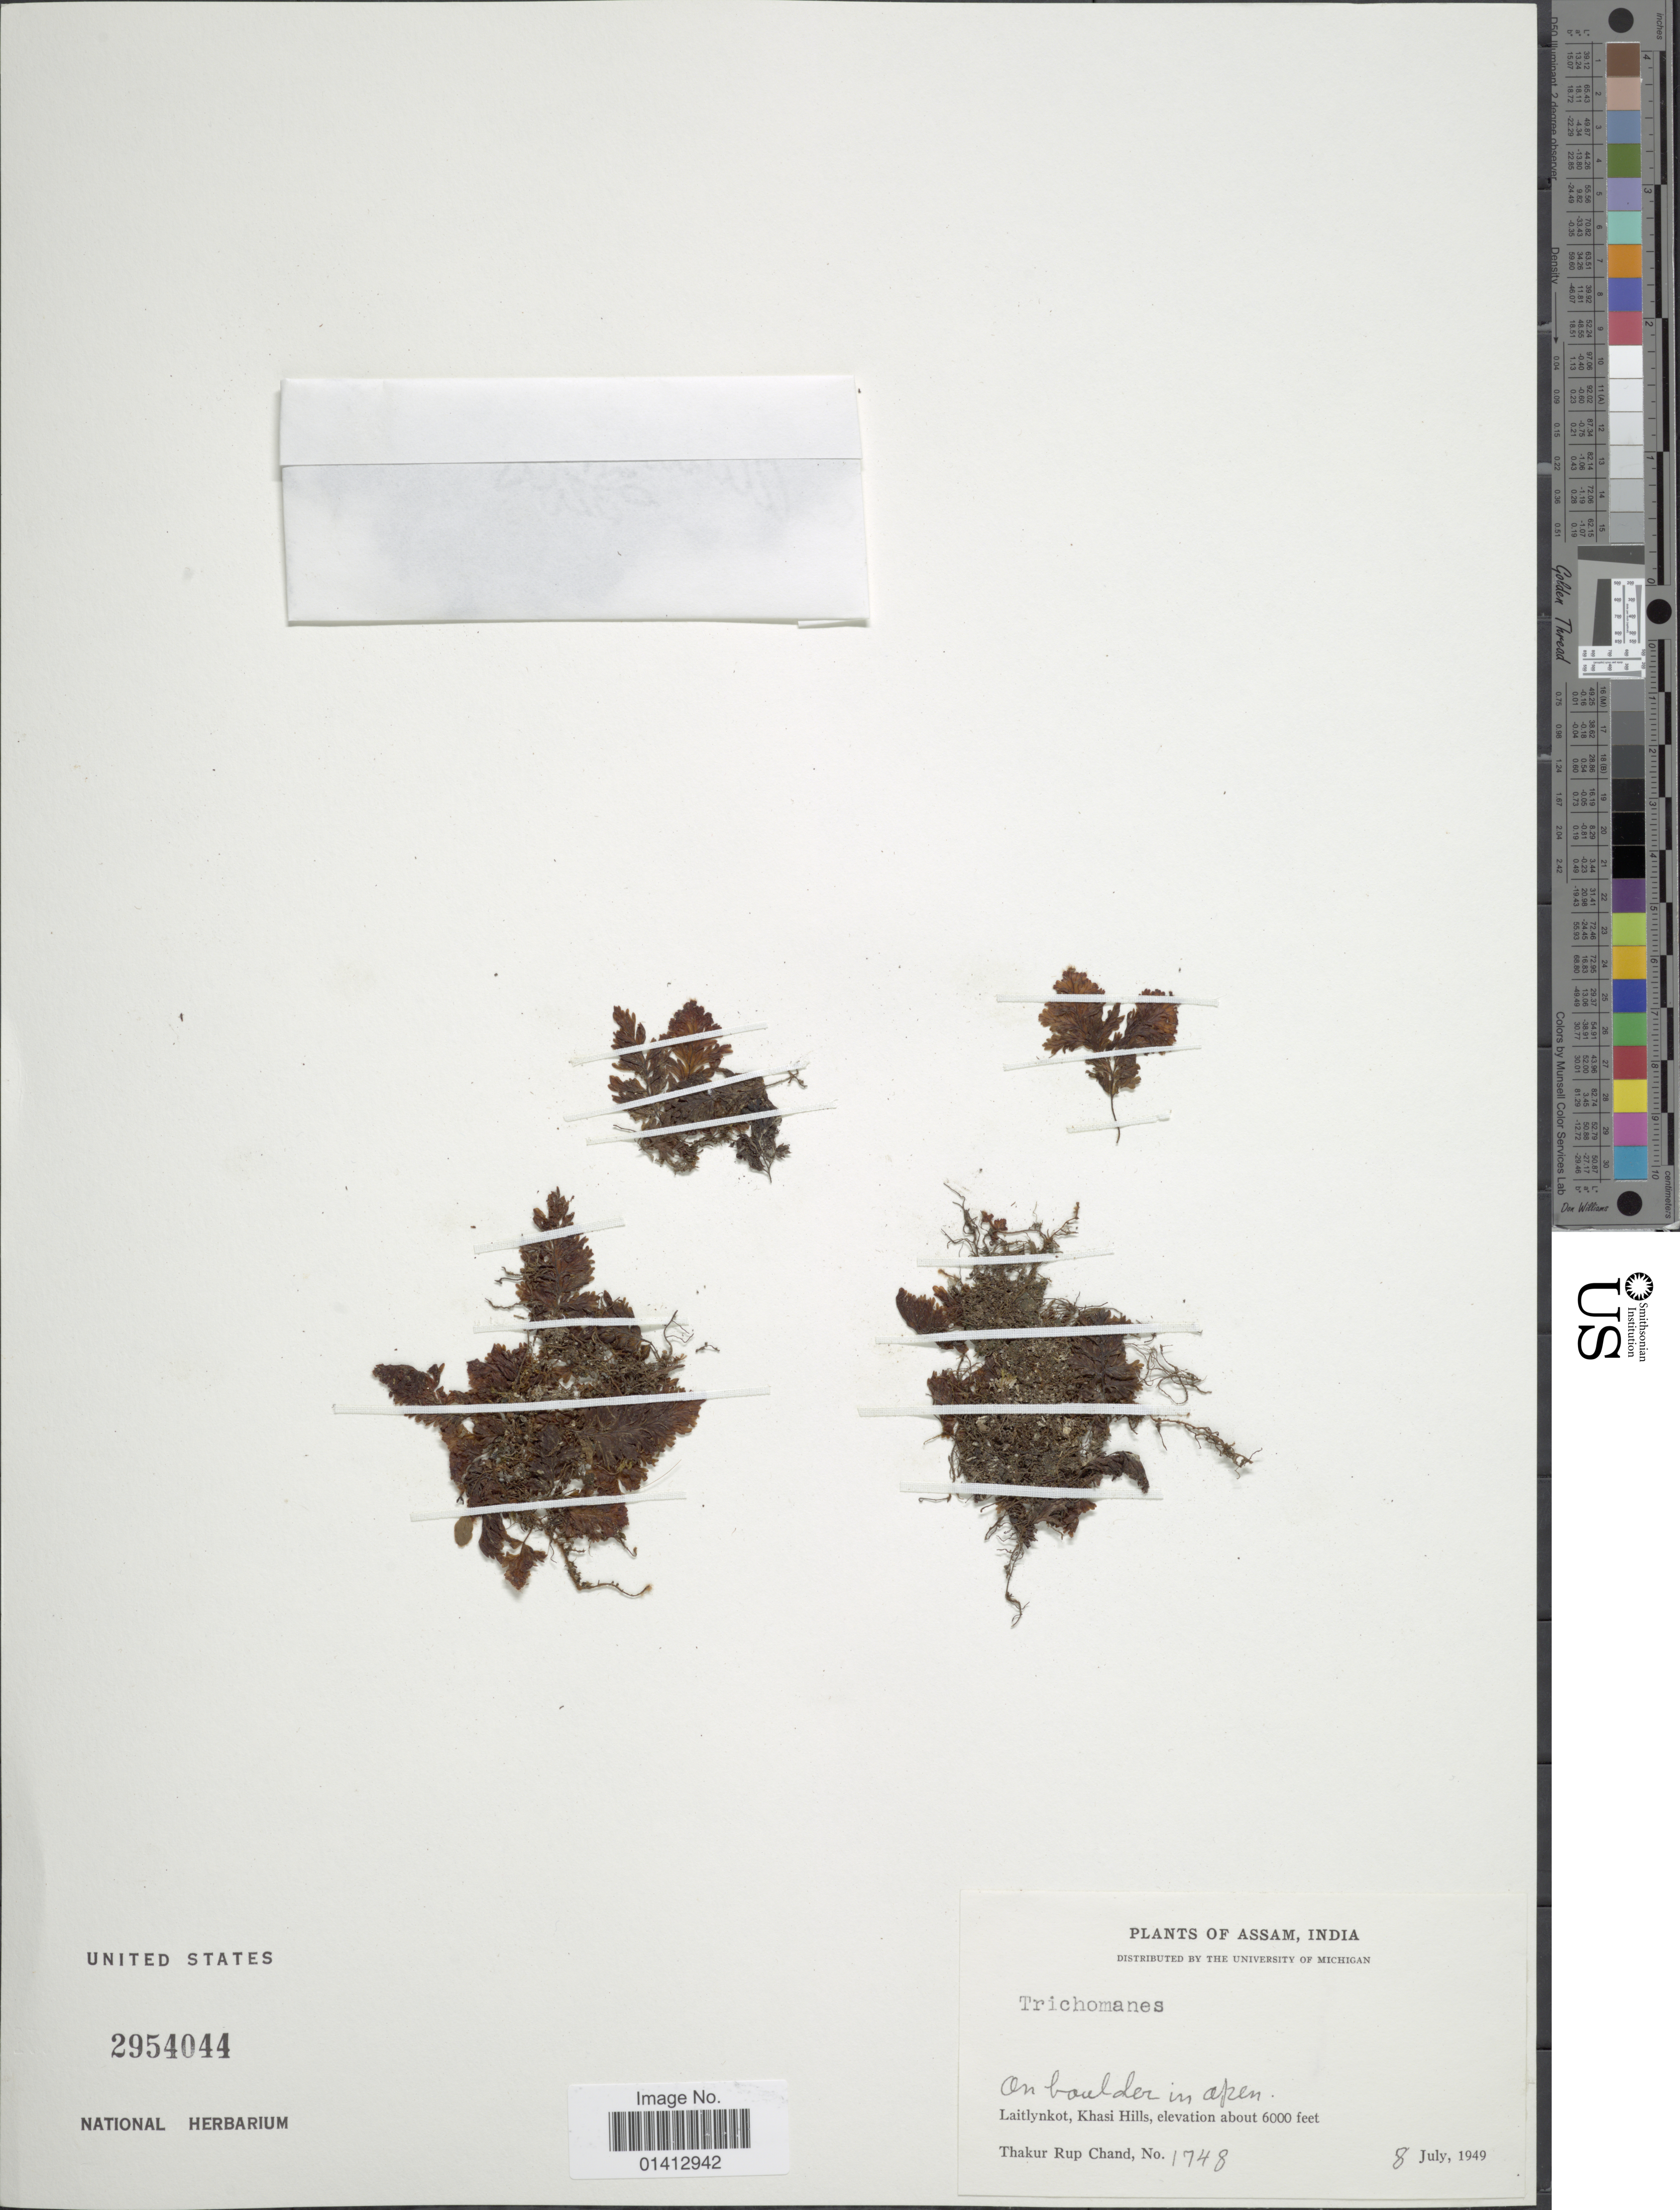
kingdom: Plantae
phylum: Tracheophyta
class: Polypodiopsida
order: Hymenophyllales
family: Hymenophyllaceae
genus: Crepidomanes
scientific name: Crepidomanes sp.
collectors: T. R. Chand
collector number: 1748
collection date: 1949-07-08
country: India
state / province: Meghalaya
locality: Laitlynkot, Khasi Hills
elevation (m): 1829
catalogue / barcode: US 2954044